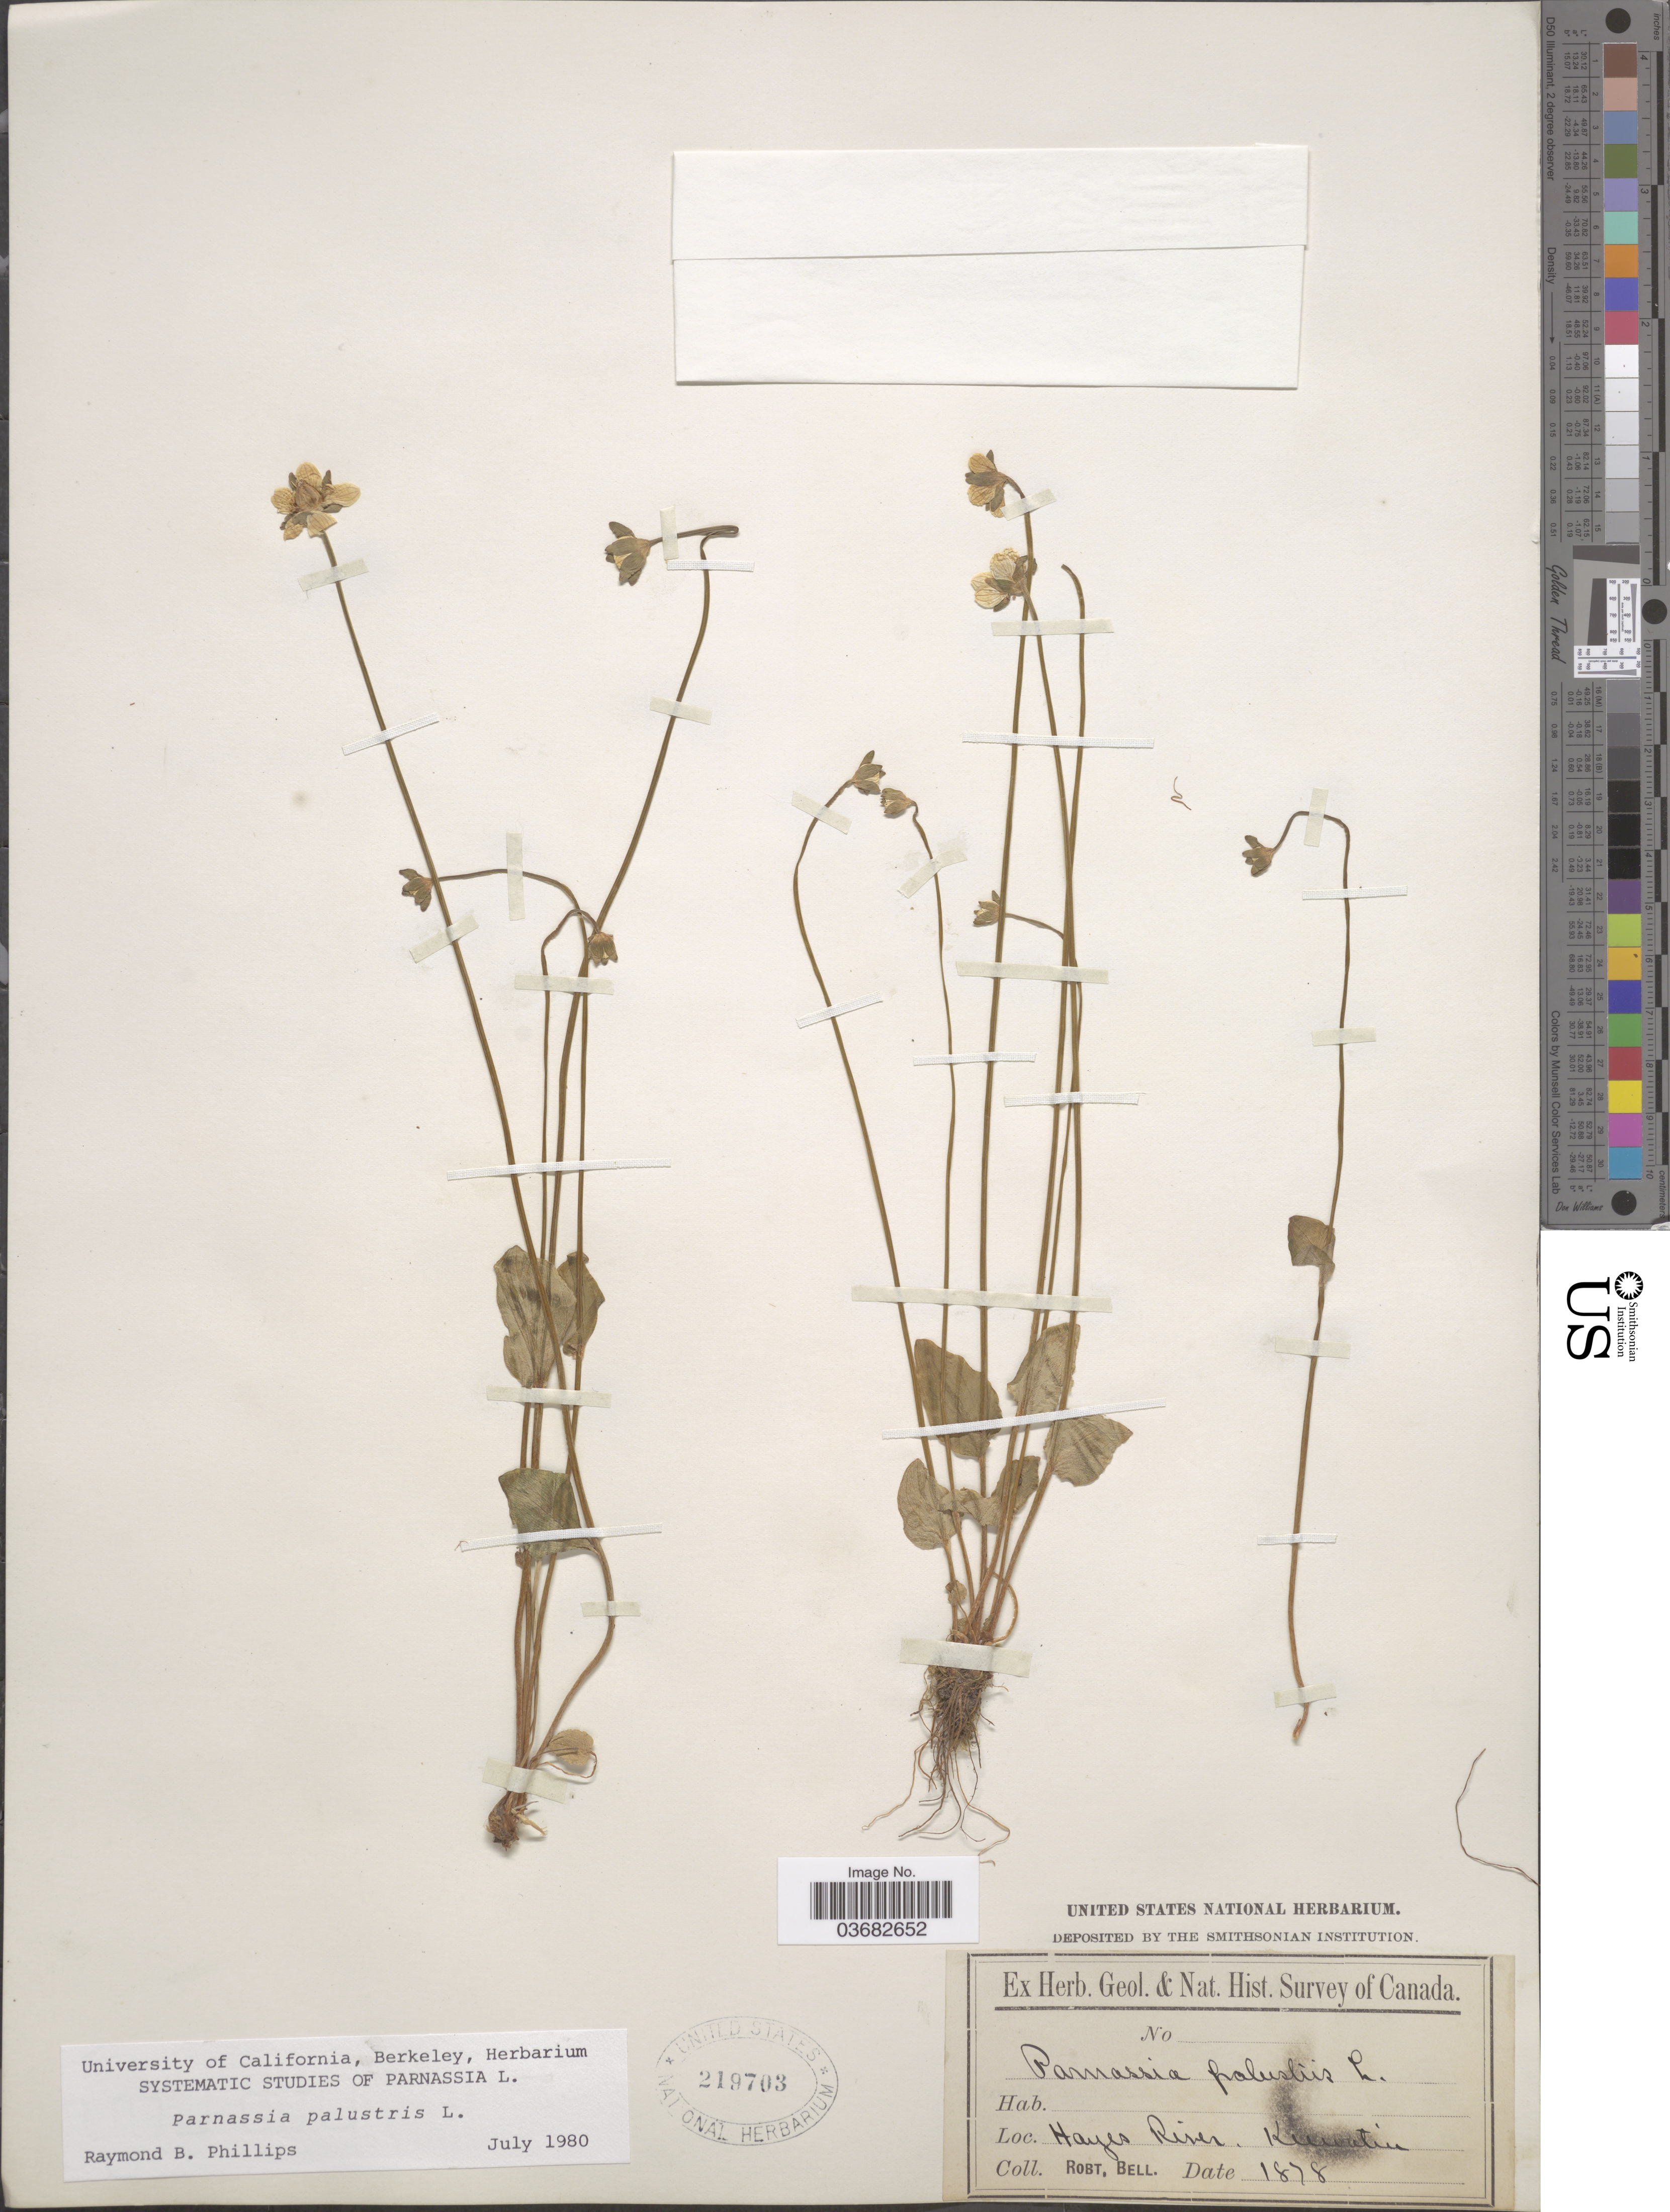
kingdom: Plantae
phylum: Tracheophyta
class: Magnoliopsida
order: Celastrales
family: Parnassiaceae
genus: Parnassia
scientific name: Parnassia palustris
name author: L.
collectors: R. Bell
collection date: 1878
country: Canada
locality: Geol. & Nat. Hist. Survey of Canada. Hayes River. Keewatin.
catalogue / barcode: US 219703